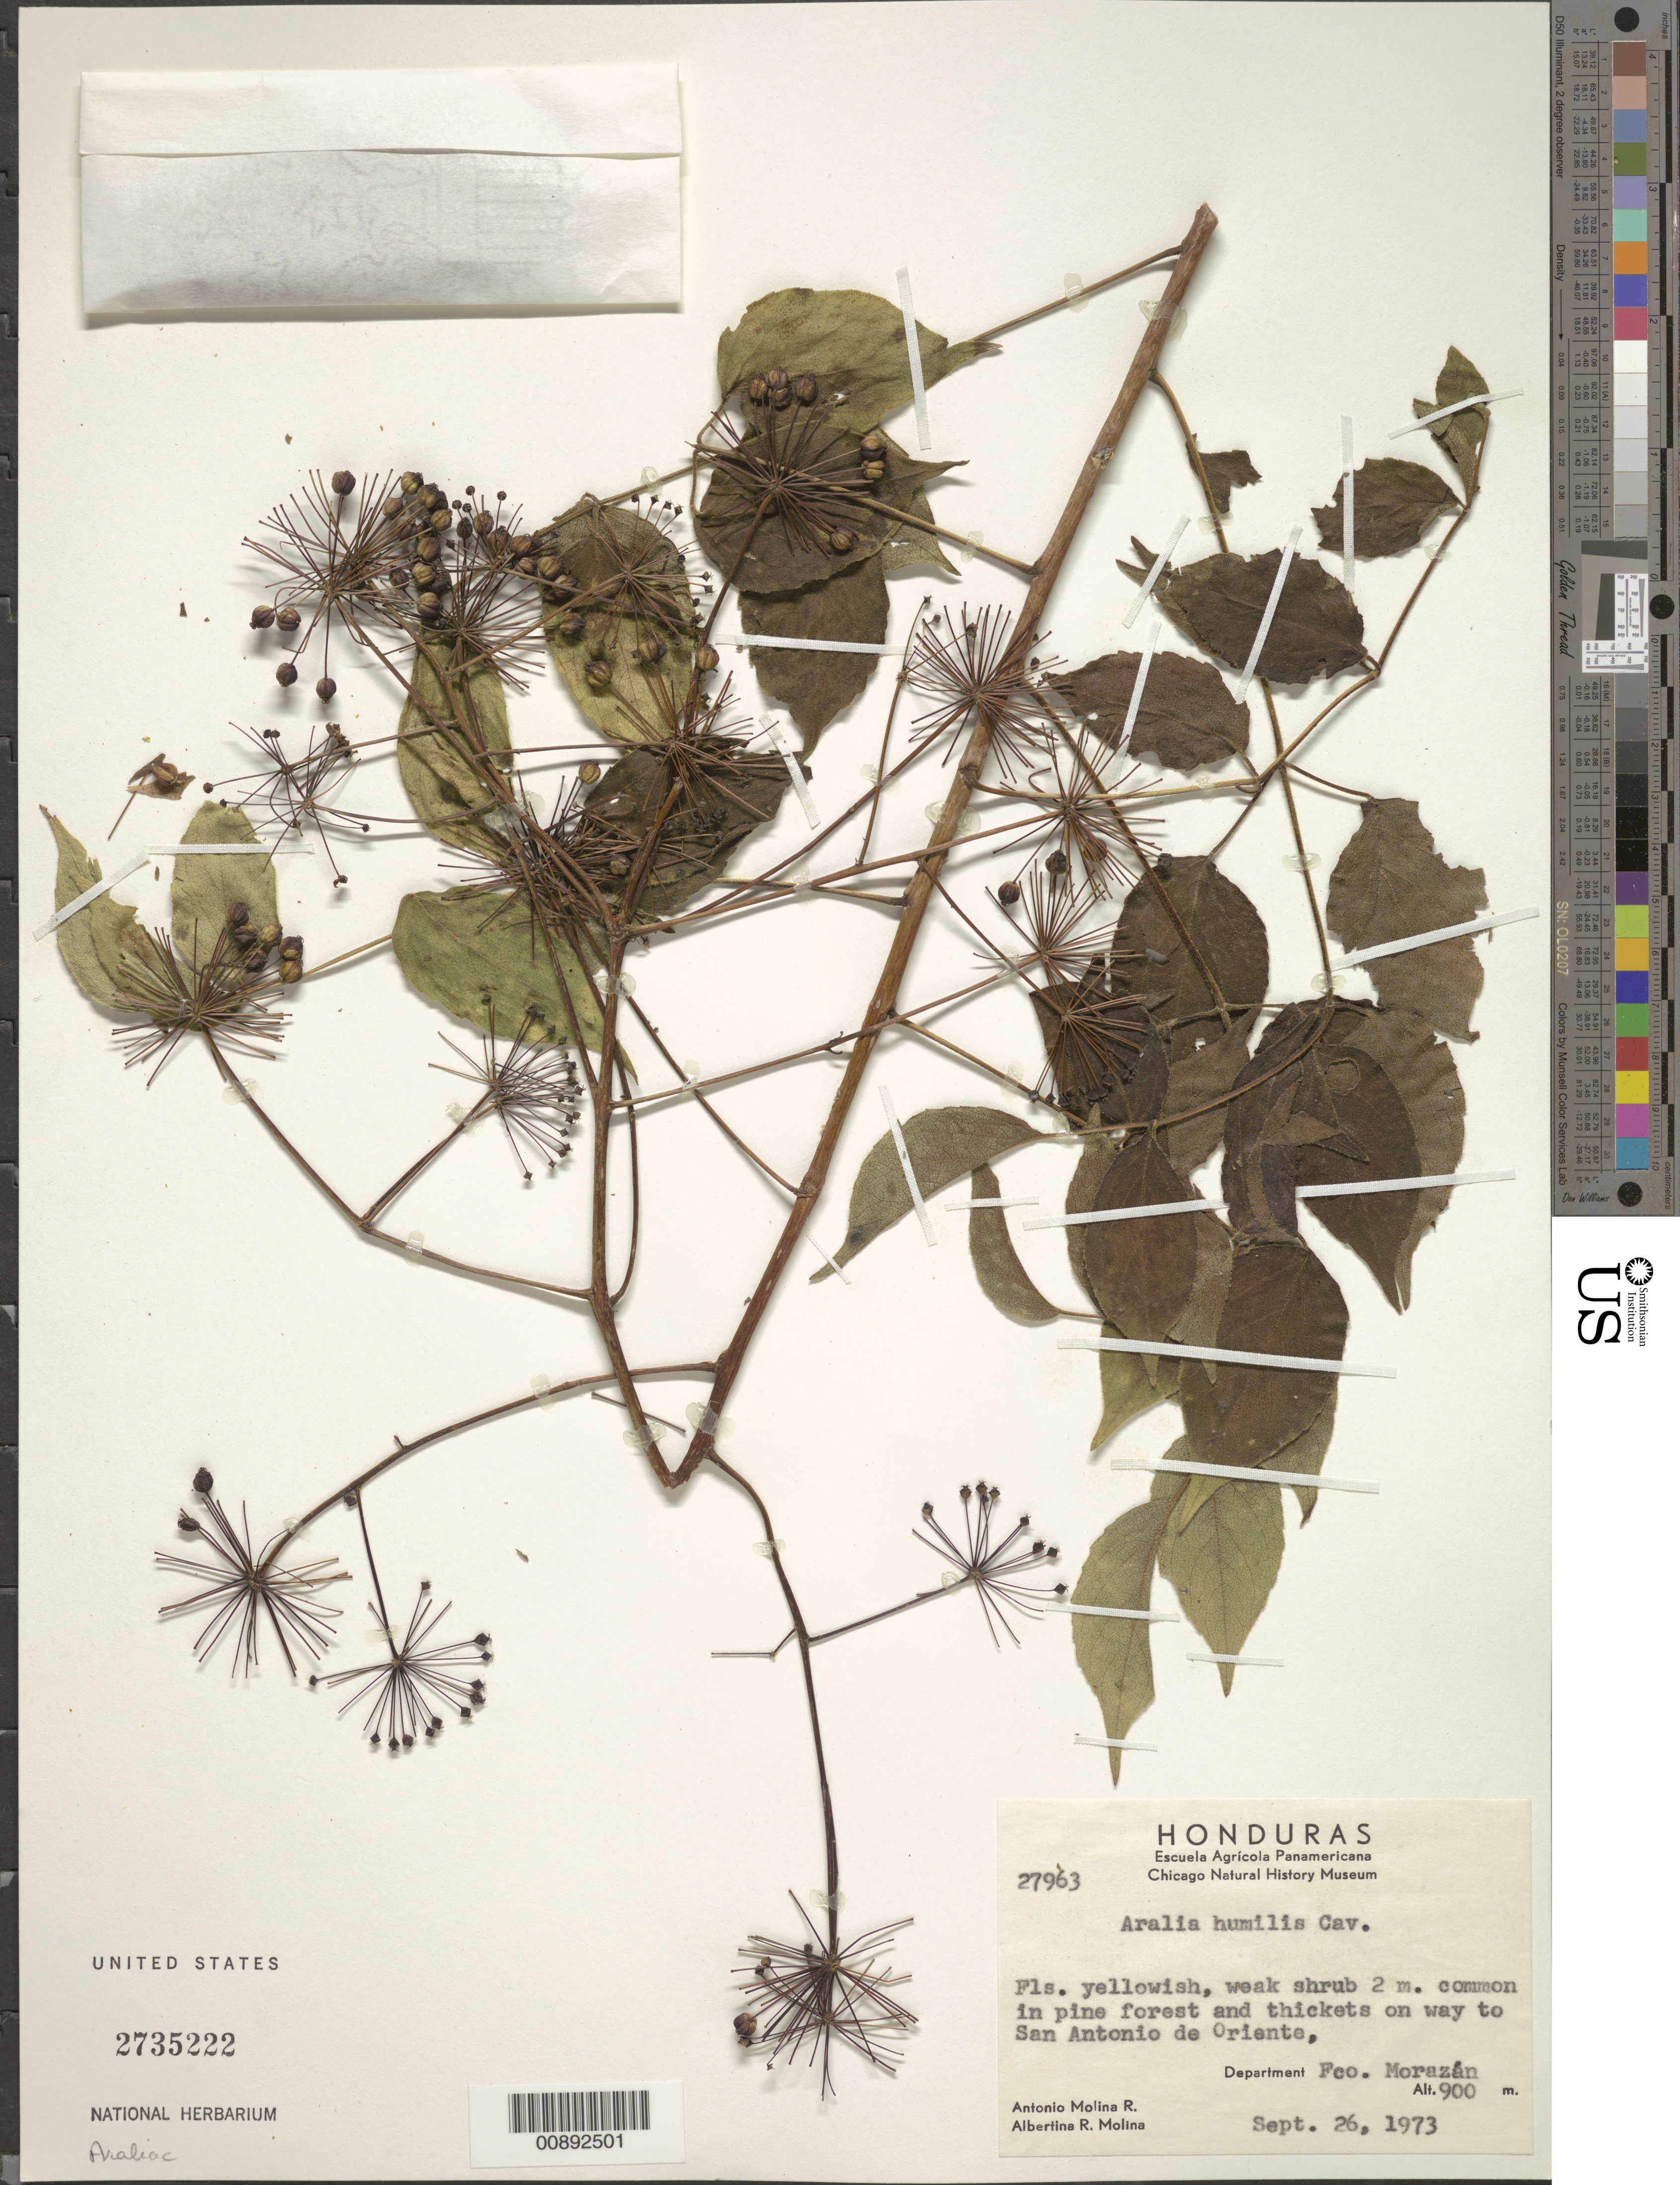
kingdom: Plantae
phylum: Tracheophyta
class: Magnoliopsida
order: Apiales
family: Araliaceae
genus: Aralia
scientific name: Aralia humilis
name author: Cav.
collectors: A. Molina R. & A. R. Molina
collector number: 27963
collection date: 1973-09-26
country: Honduras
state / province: Fco. Morazán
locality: Common in pine forest and thickets on way to San Antonio de Oriente, Department Fco. Morazán.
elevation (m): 900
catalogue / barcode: US 2735222